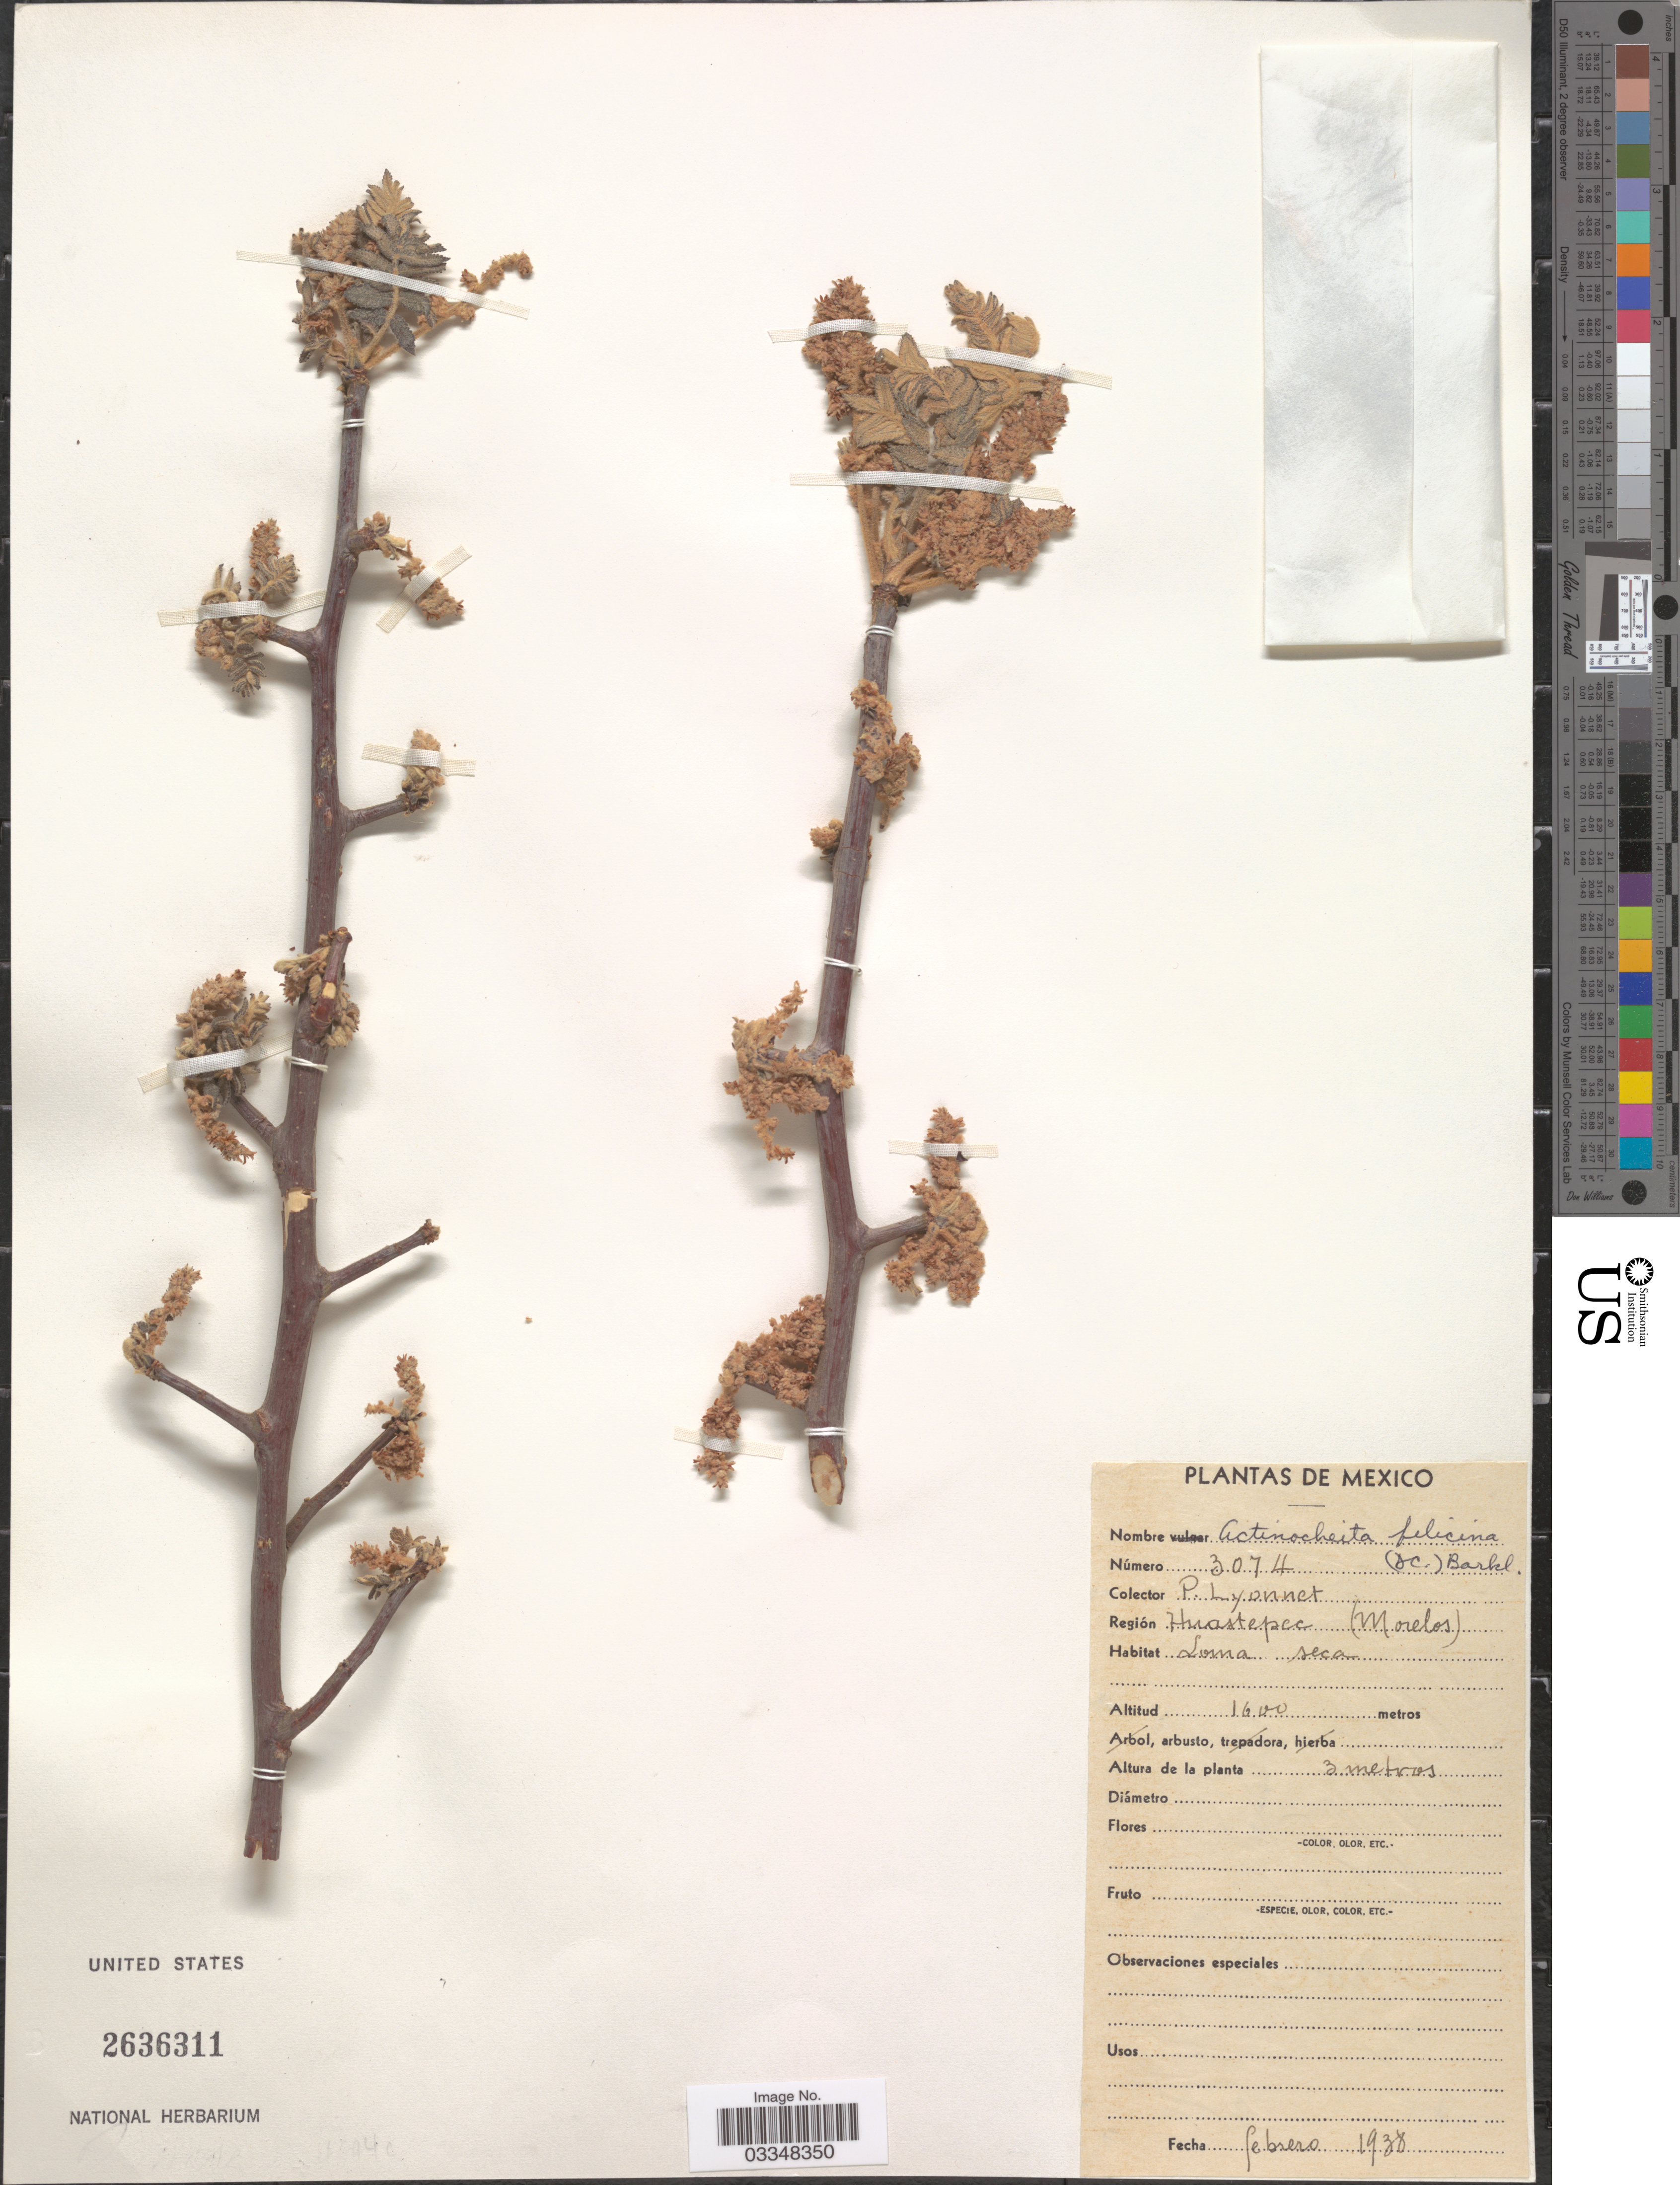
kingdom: Plantae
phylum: Tracheophyta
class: Magnoliopsida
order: Sapindales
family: Anacardiaceae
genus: Actinocheita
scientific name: Actinocheita filicina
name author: (Sessé & Moc. ex DC.) F.A. Barkley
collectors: P. Lyonnet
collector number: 3074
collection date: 1938-02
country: Mexico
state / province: Morelos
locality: Región Huastepec (Morelos). Loma seca.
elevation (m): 1600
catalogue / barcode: US 2636311